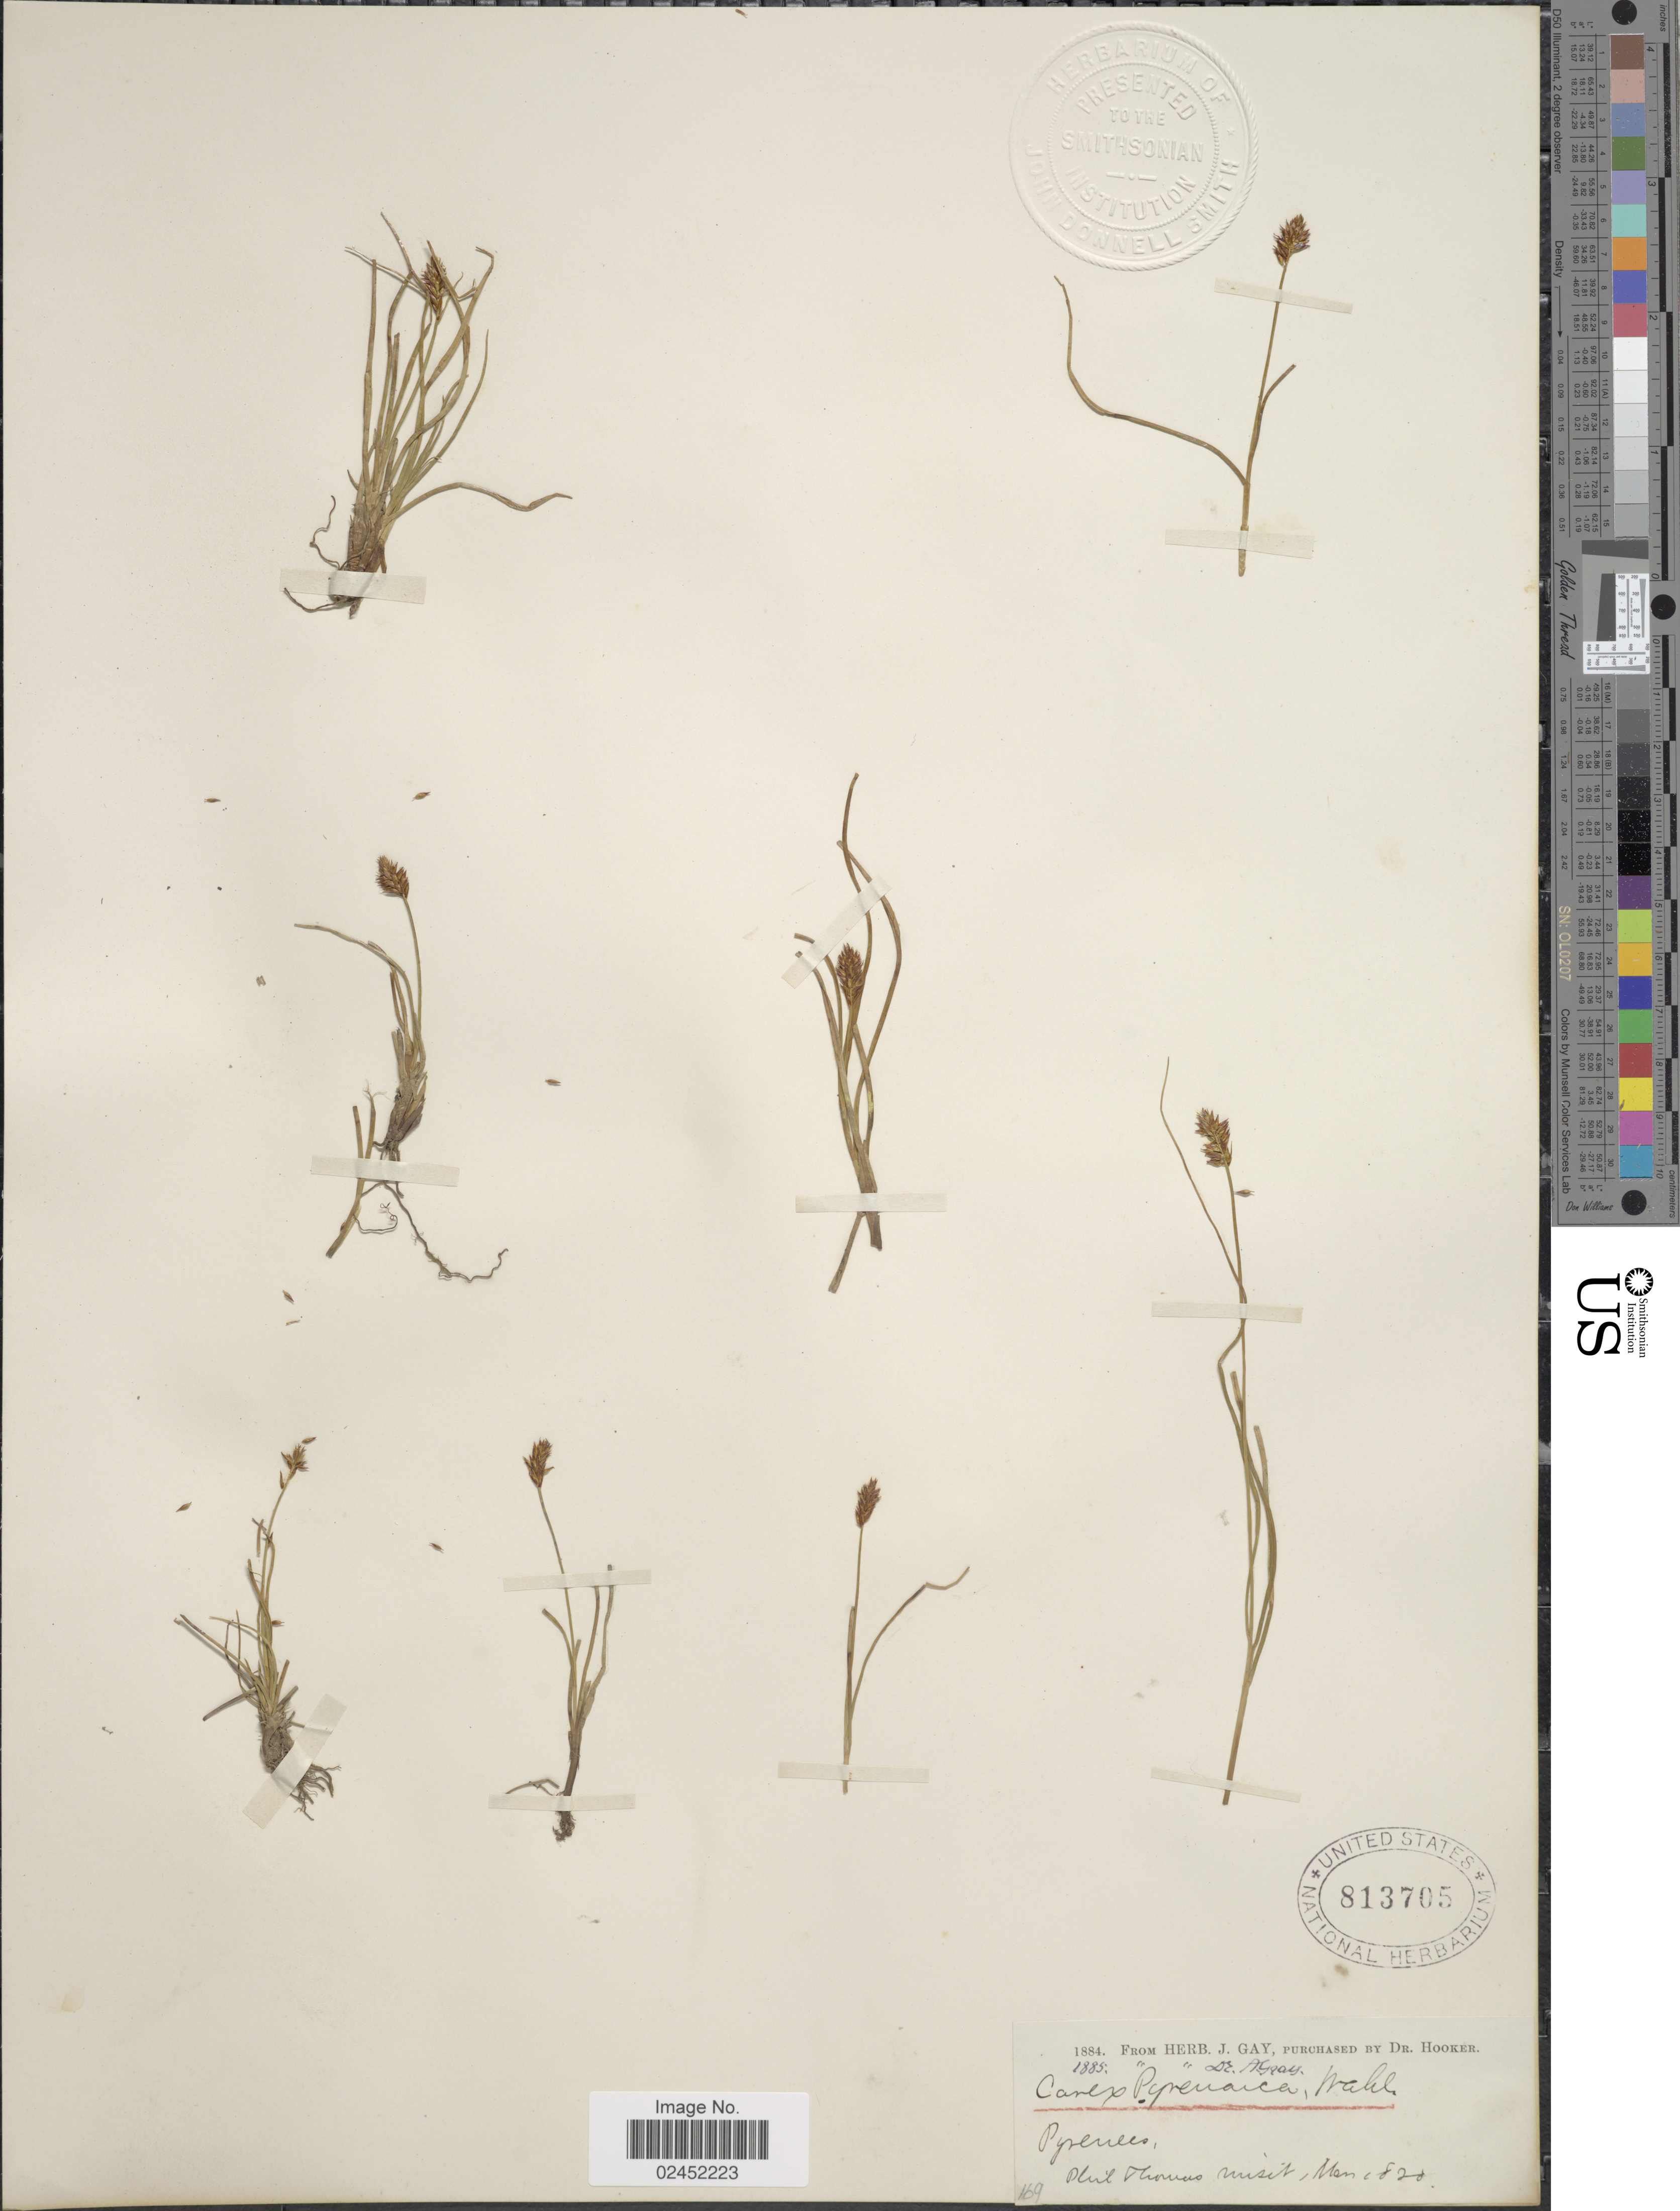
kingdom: Plantae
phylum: Tracheophyta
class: Liliopsida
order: Poales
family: Cyperaceae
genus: Carex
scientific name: Carex pyrenaica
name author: Wahlenb.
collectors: P. Thomas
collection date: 1828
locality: Pyrenees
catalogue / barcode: US 813705